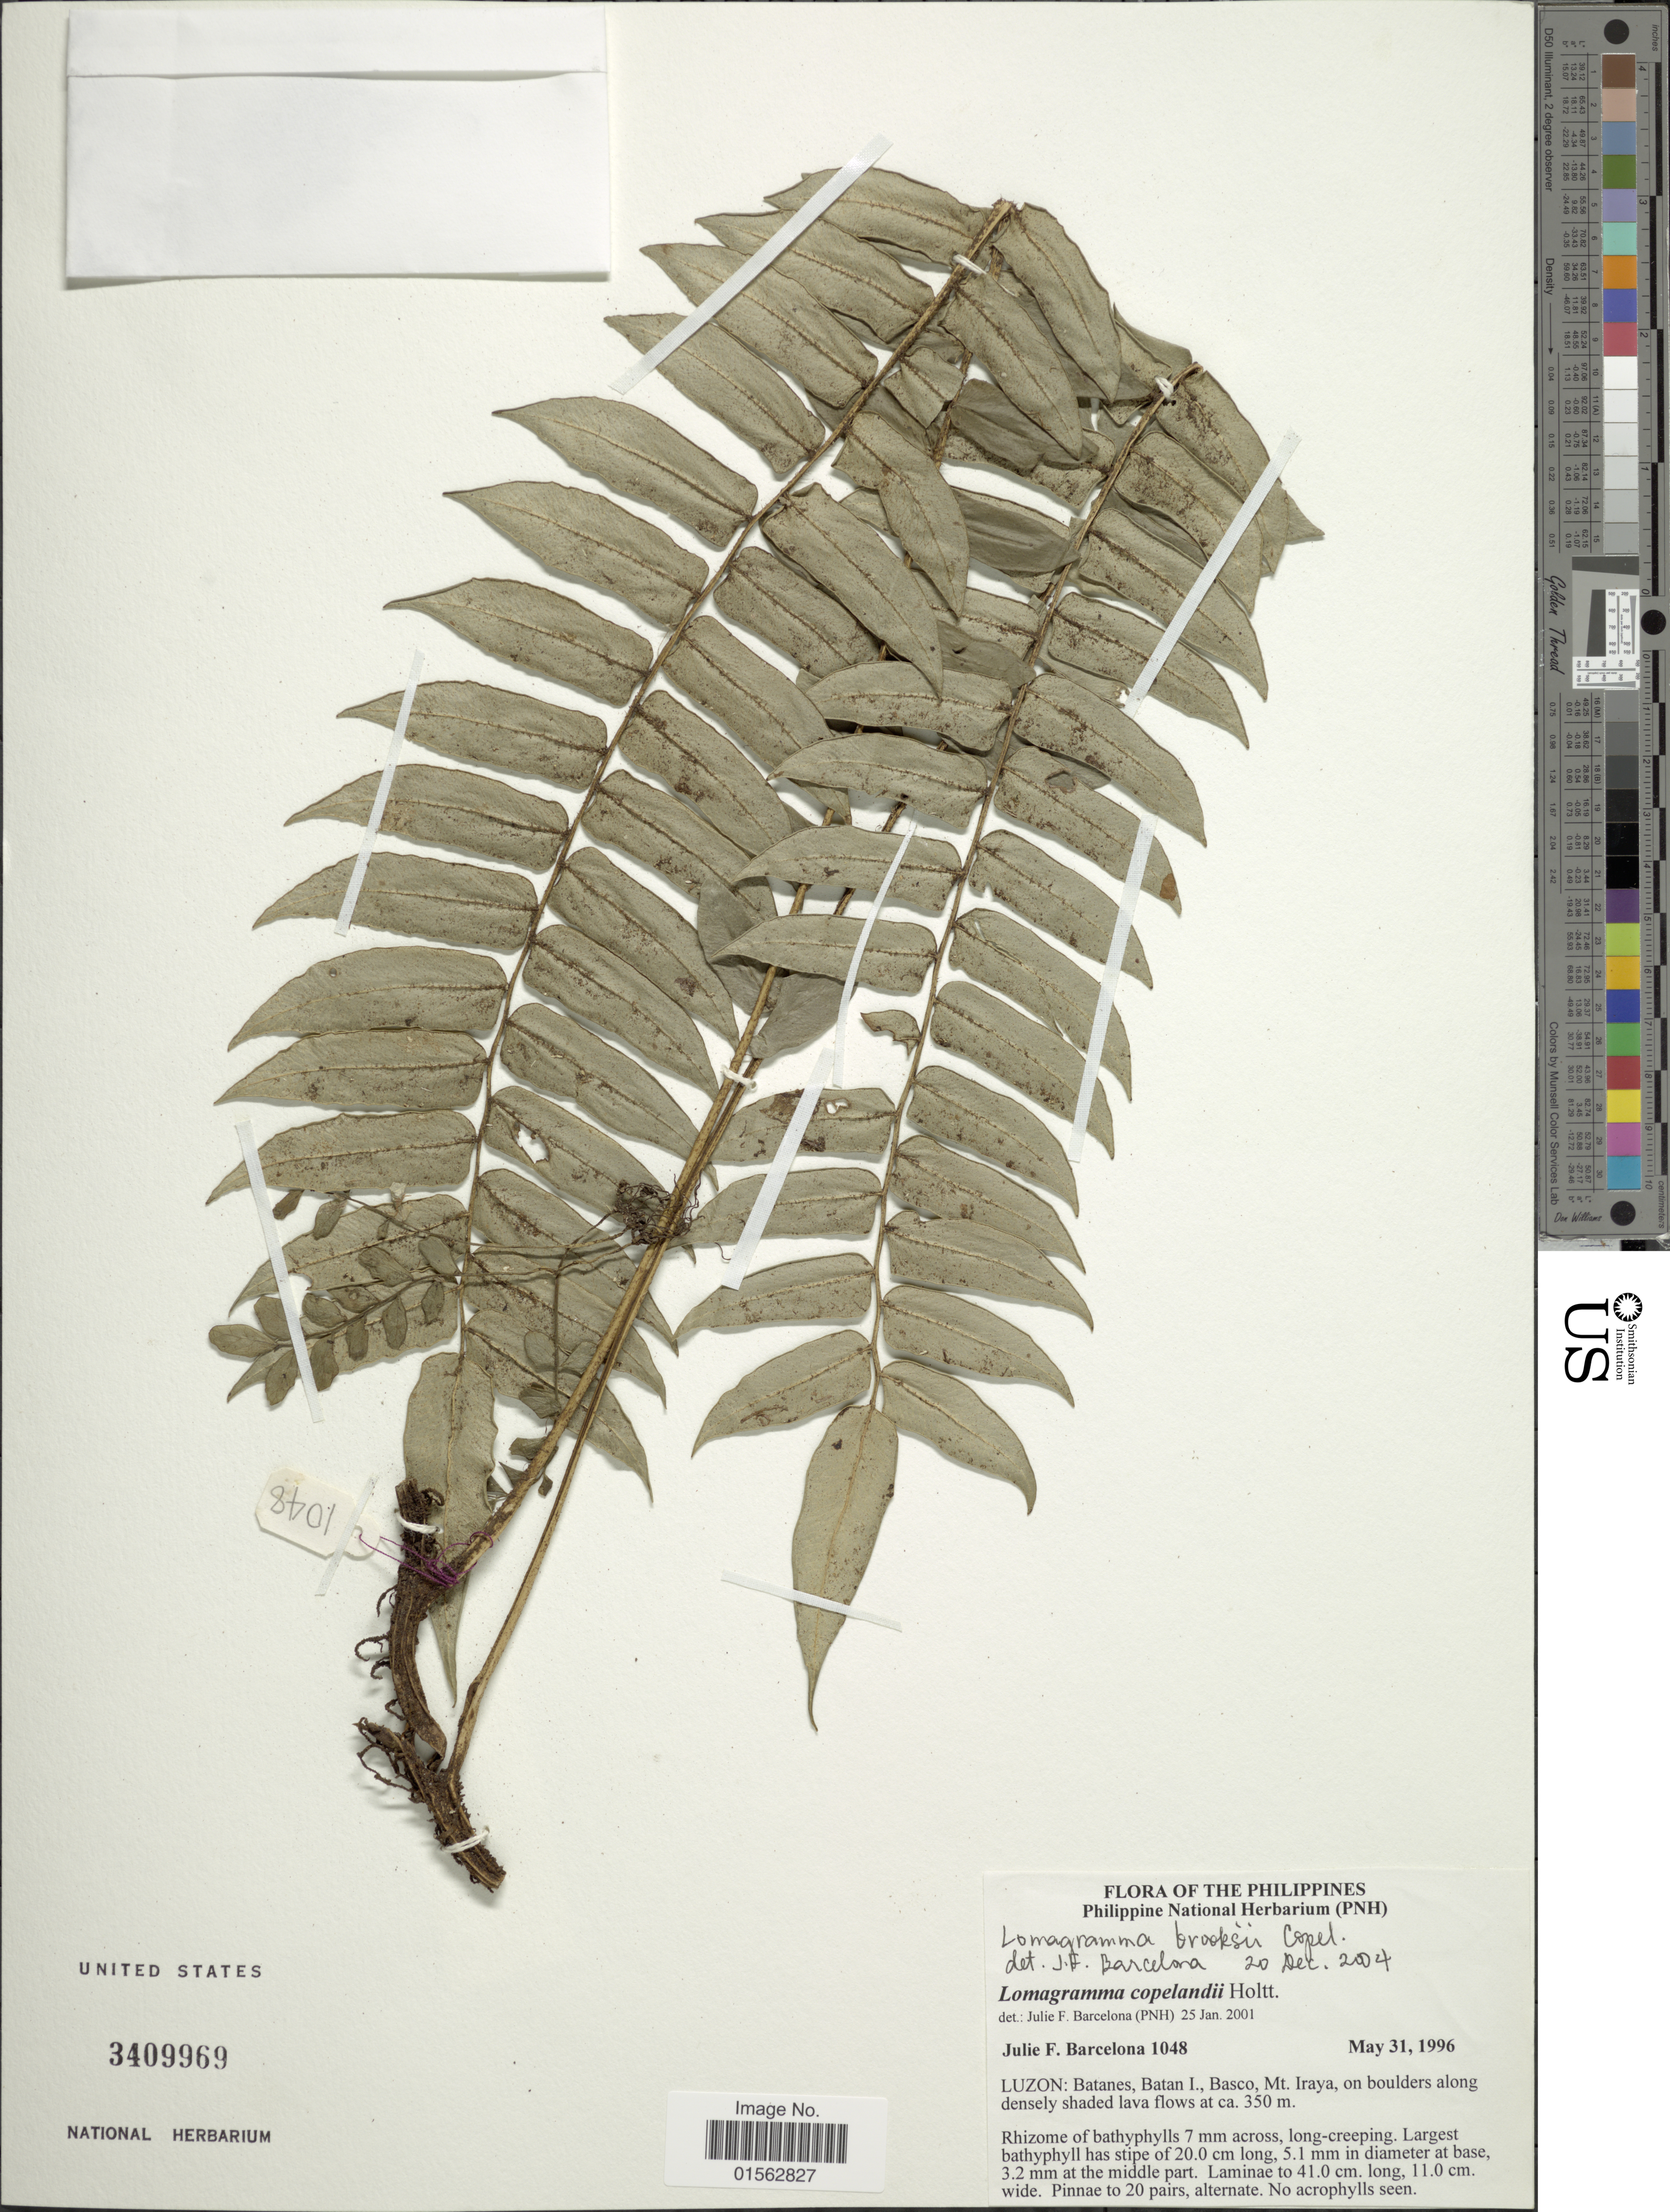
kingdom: Plantae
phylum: Tracheophyta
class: Polypodiopsida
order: Polypodiales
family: Dryopteridaceae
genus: Lomagramma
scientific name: Lomagramma brooksii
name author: Copel.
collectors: J. F. Barcelona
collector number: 1048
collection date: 1996-05-31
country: Philippines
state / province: Cagayan Valley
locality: Philippines, Luzon: Batanes, Batan I., Basco Mt. Iraya, on boulders along densely shaded lava flows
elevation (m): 350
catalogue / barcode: US 3409969